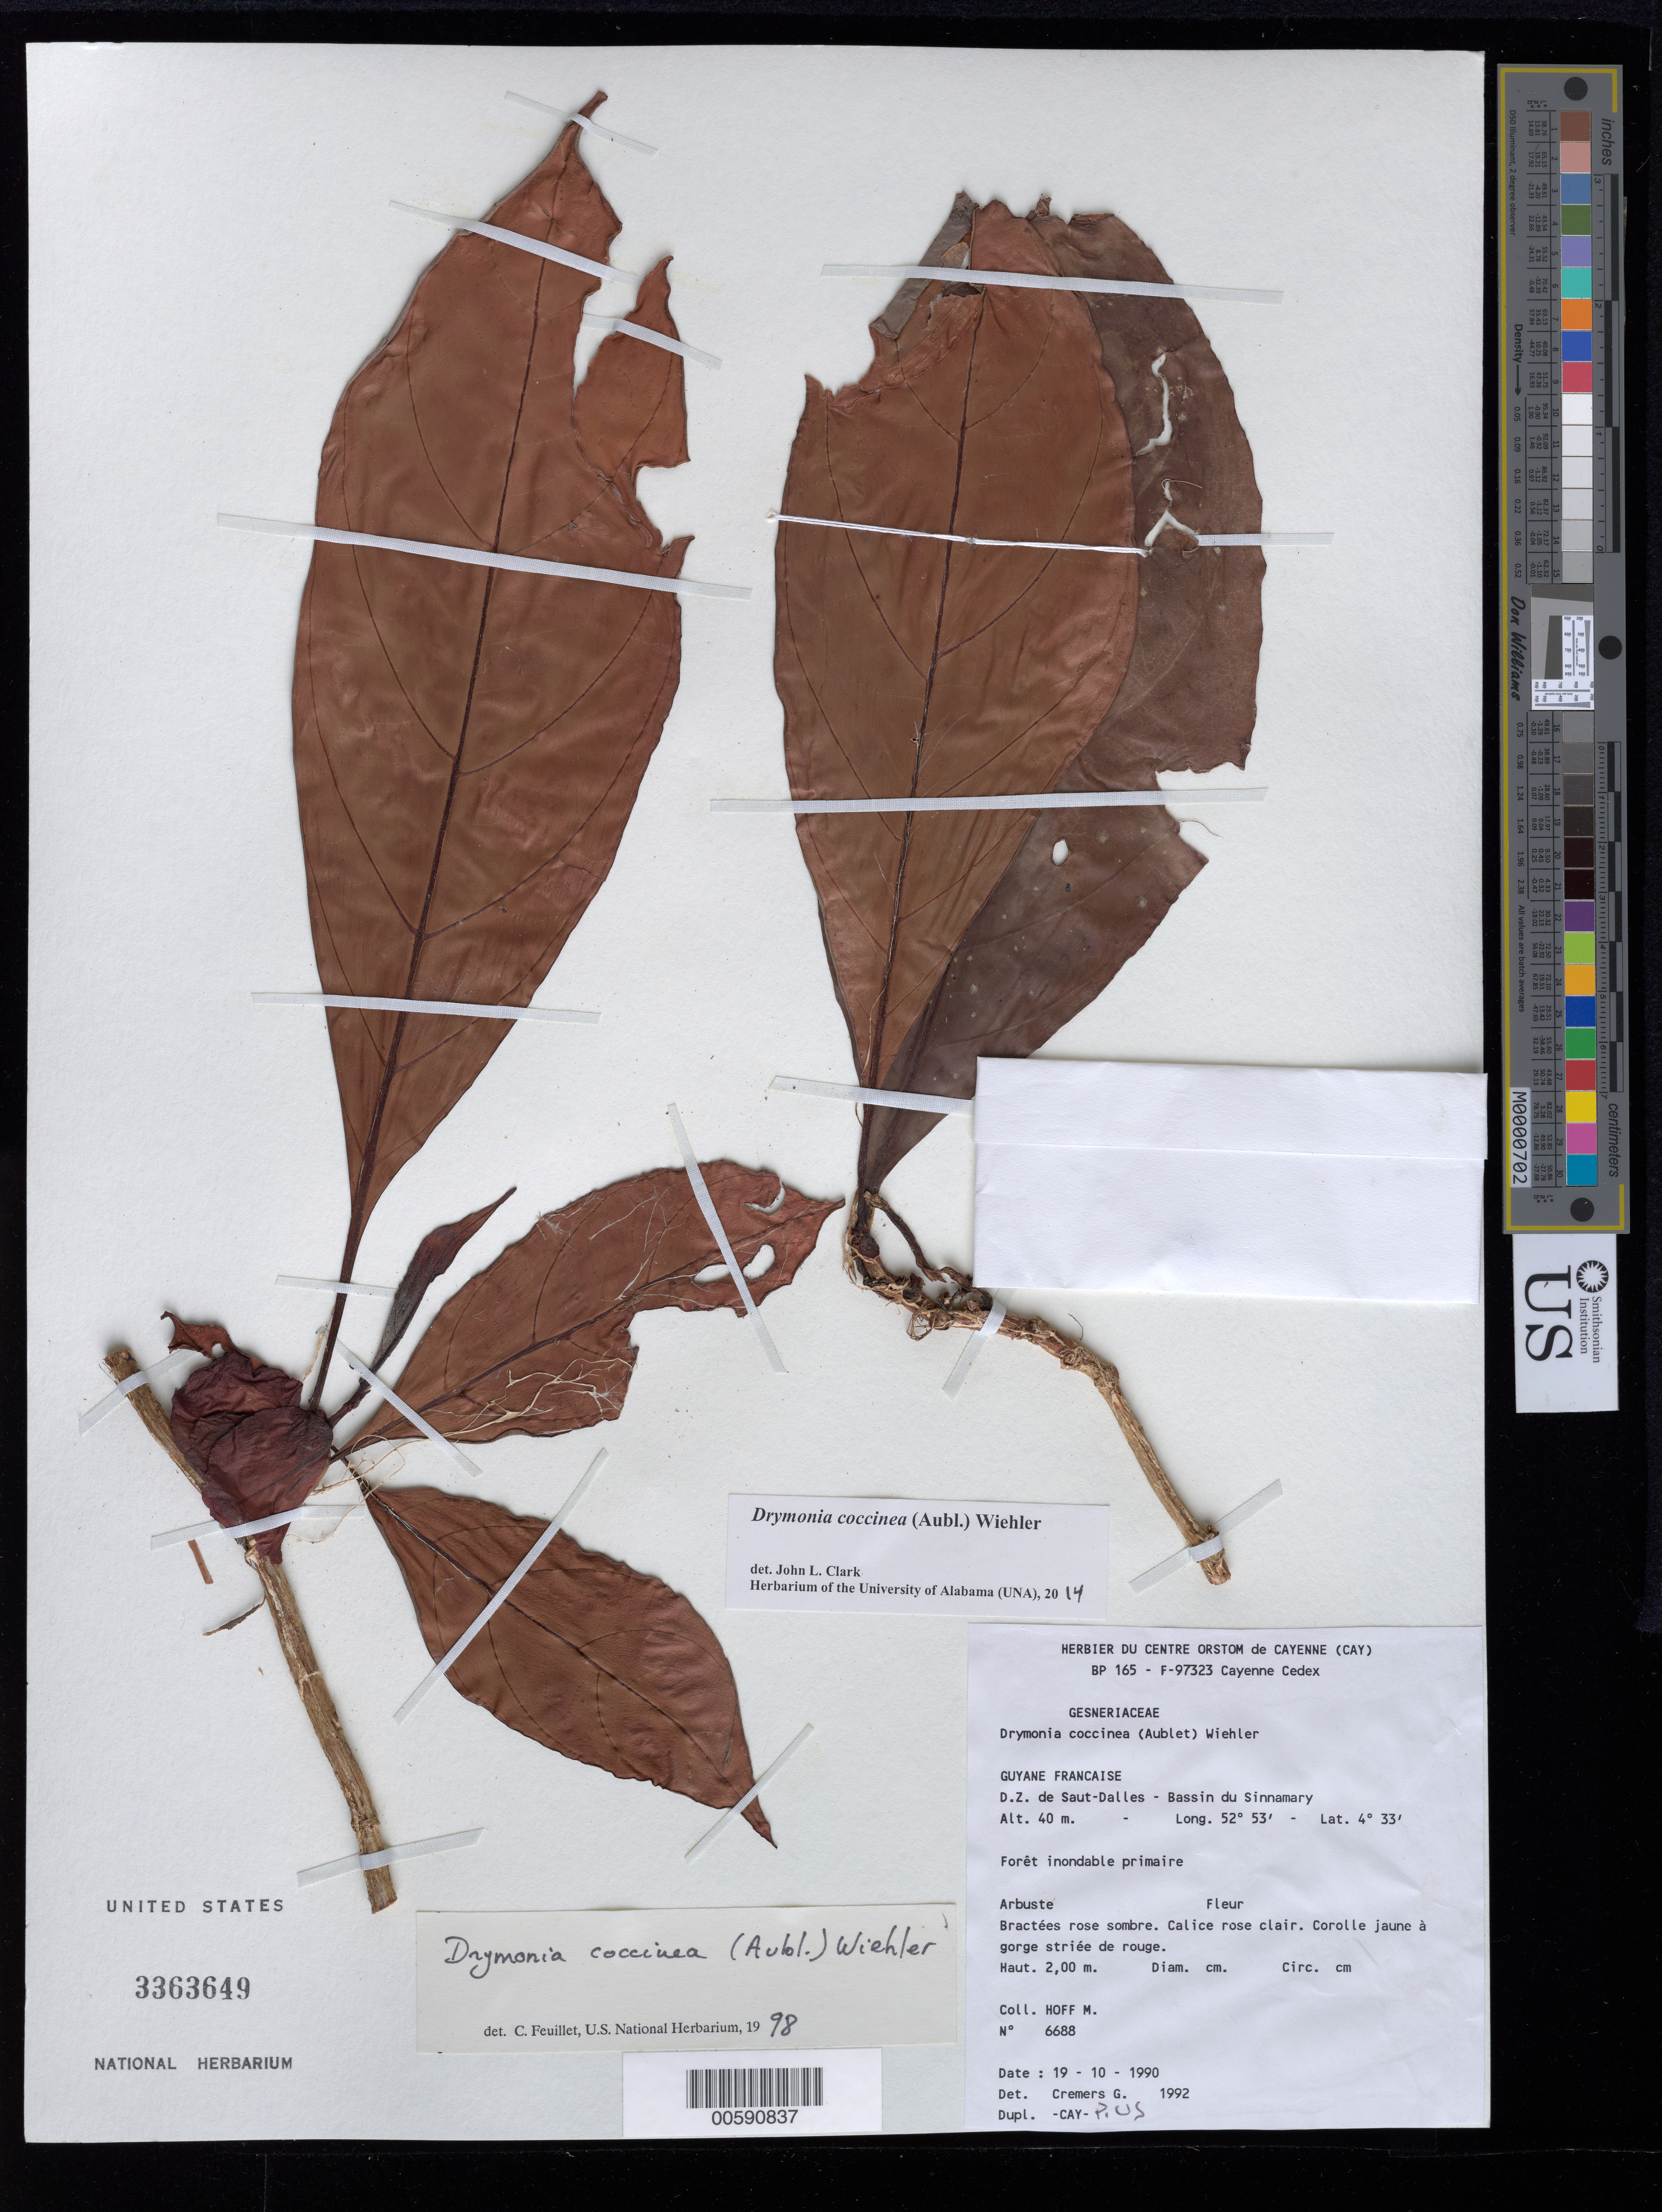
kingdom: Plantae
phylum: Tracheophyta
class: Magnoliopsida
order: Lamiales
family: Gesneriaceae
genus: Drymonia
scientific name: Drymonia coccinea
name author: (Aubl.) Wiehler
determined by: Skog, Laurence E.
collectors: M. Hoff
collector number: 6688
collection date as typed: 19 Oct 1990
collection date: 1990-10-19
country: French Guiana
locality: D.Z. de Saut-Dalles, bassin du Sinnamary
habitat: Forêt inondable primaire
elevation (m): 40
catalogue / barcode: US 3363649